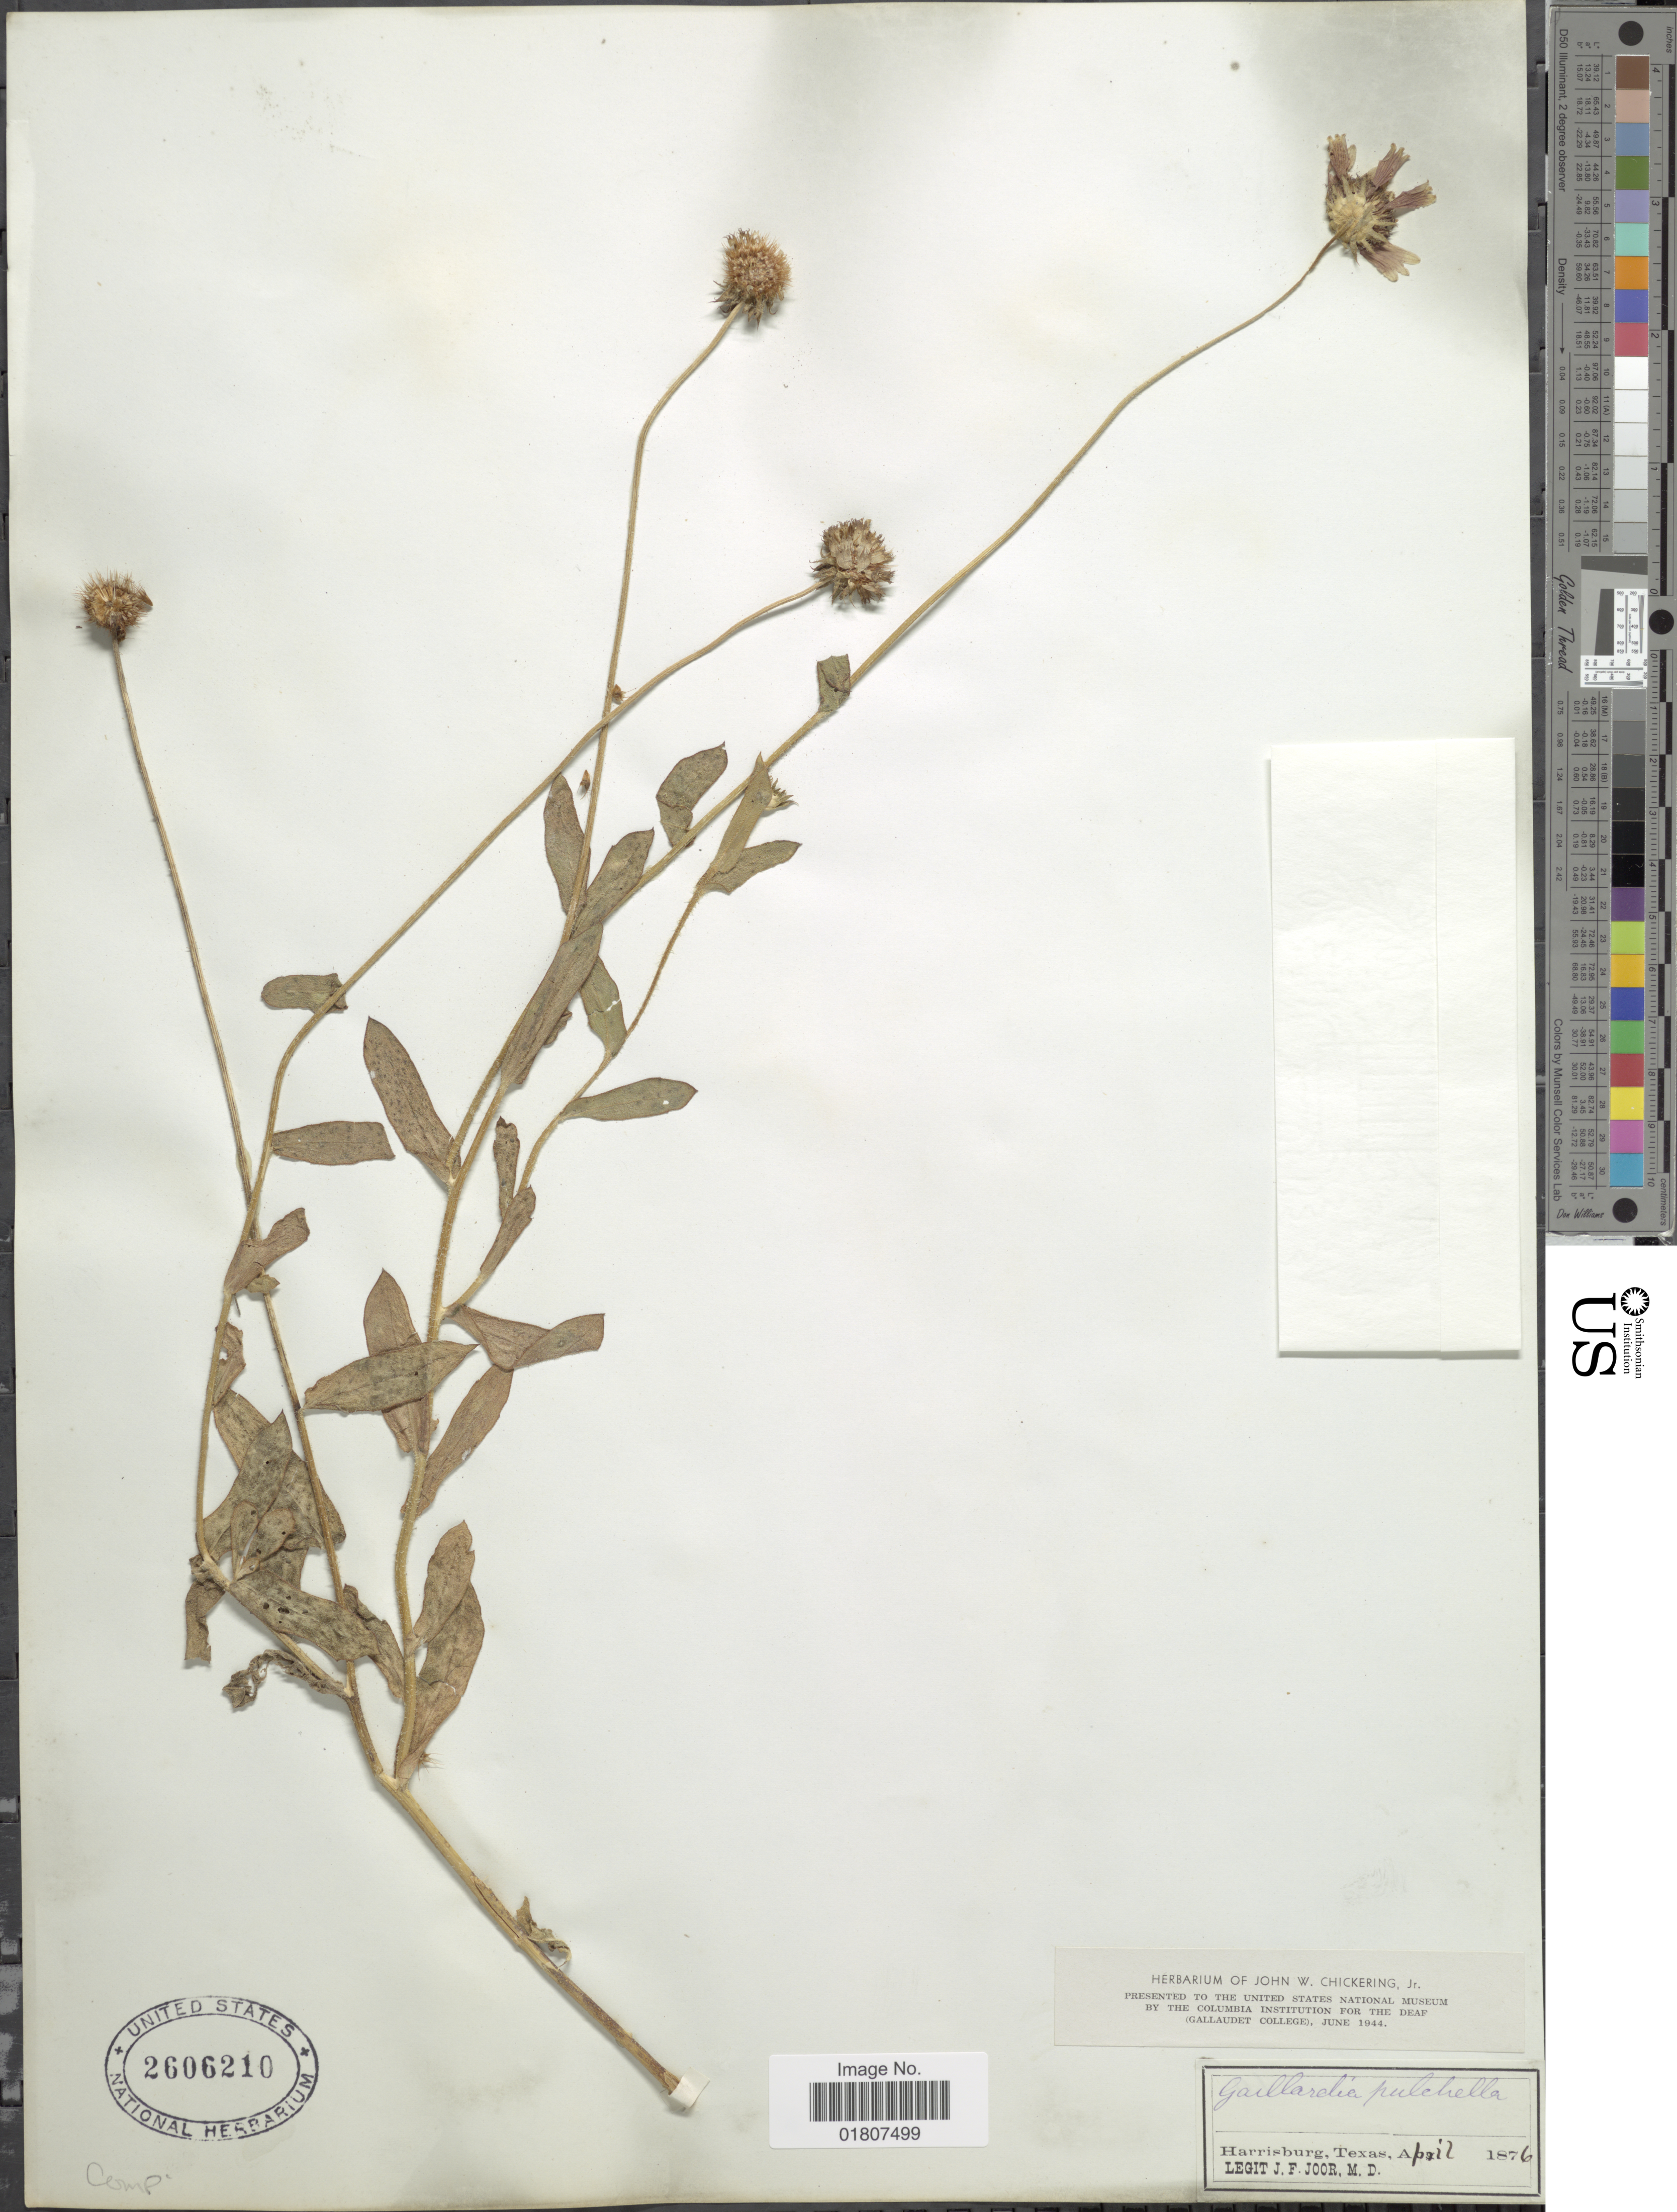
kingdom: Plantae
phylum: Tracheophyta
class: Magnoliopsida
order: Asterales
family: Asteraceae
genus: Gaillardia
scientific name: Gaillardia pulchella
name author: Foug.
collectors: J. F. Joor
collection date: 1876-04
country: United States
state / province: Texas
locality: Harrisburg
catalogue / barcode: US 2606210